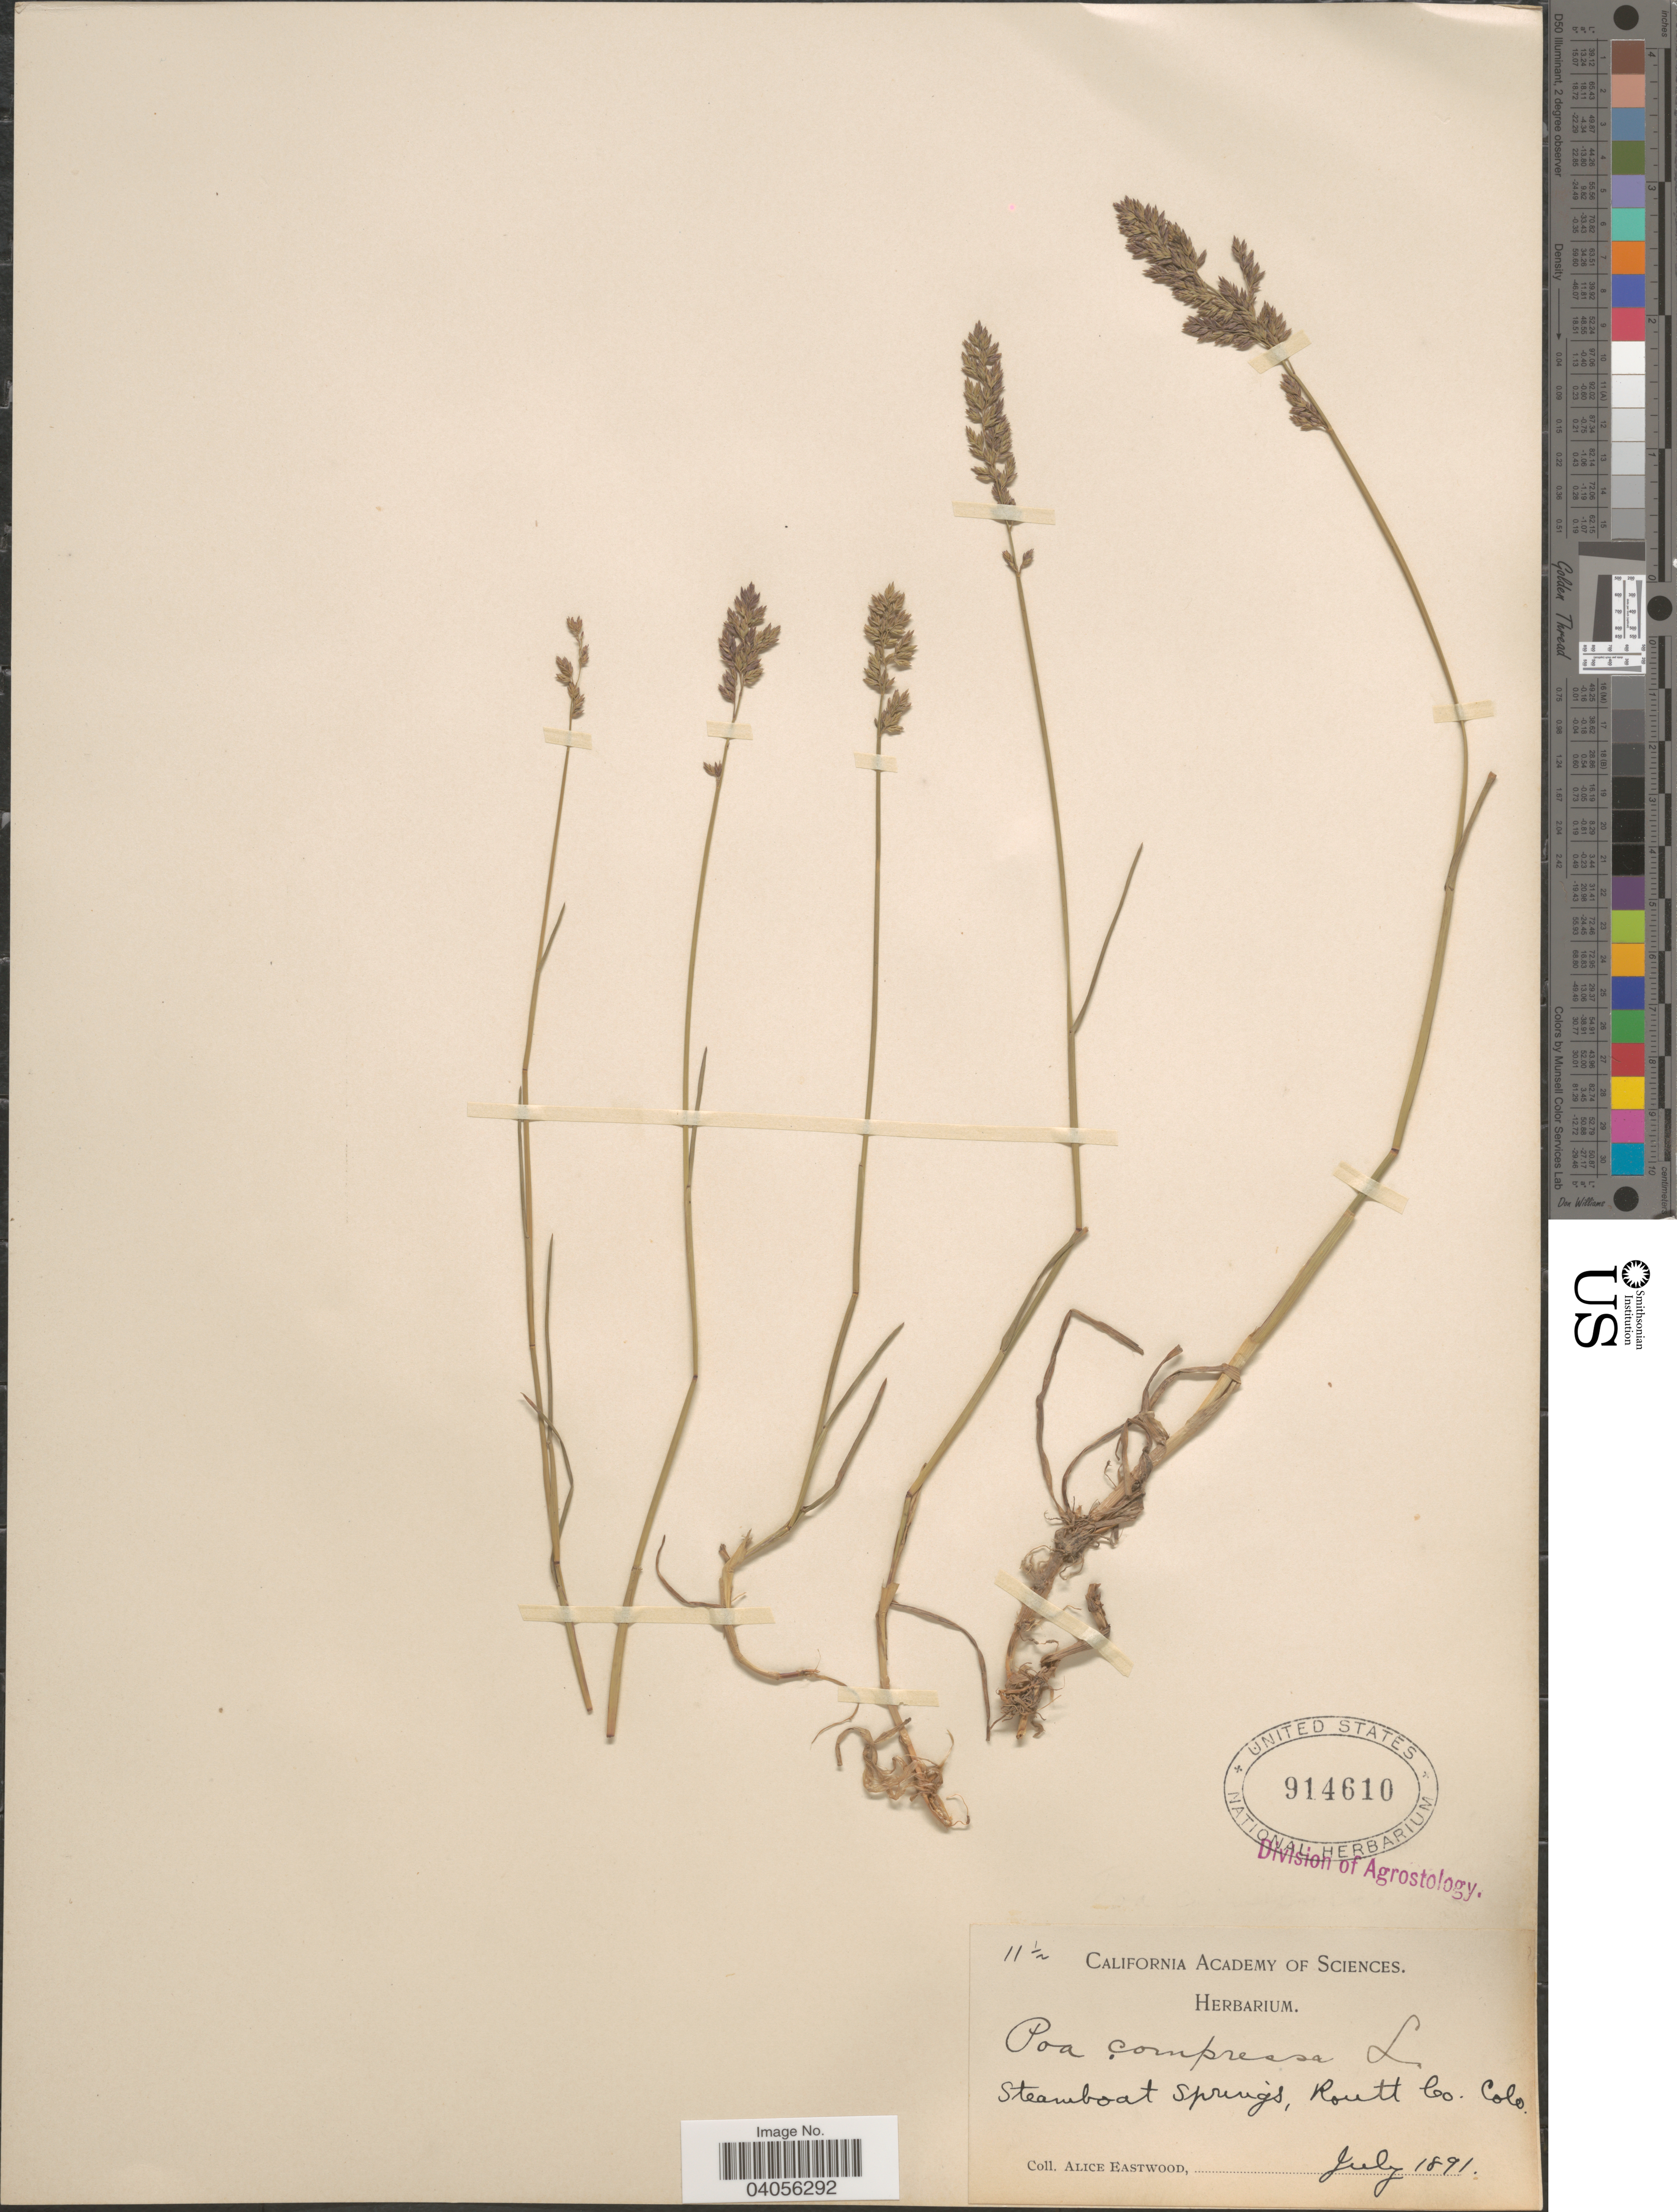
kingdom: Plantae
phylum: Tracheophyta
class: Liliopsida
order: Poales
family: Poaceae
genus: Poa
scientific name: Poa compressa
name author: L.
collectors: A. Eastwood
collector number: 11½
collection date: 1891-07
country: United States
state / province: Colorado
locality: Steamboat Springs, Routt Co.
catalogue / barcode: US 914610